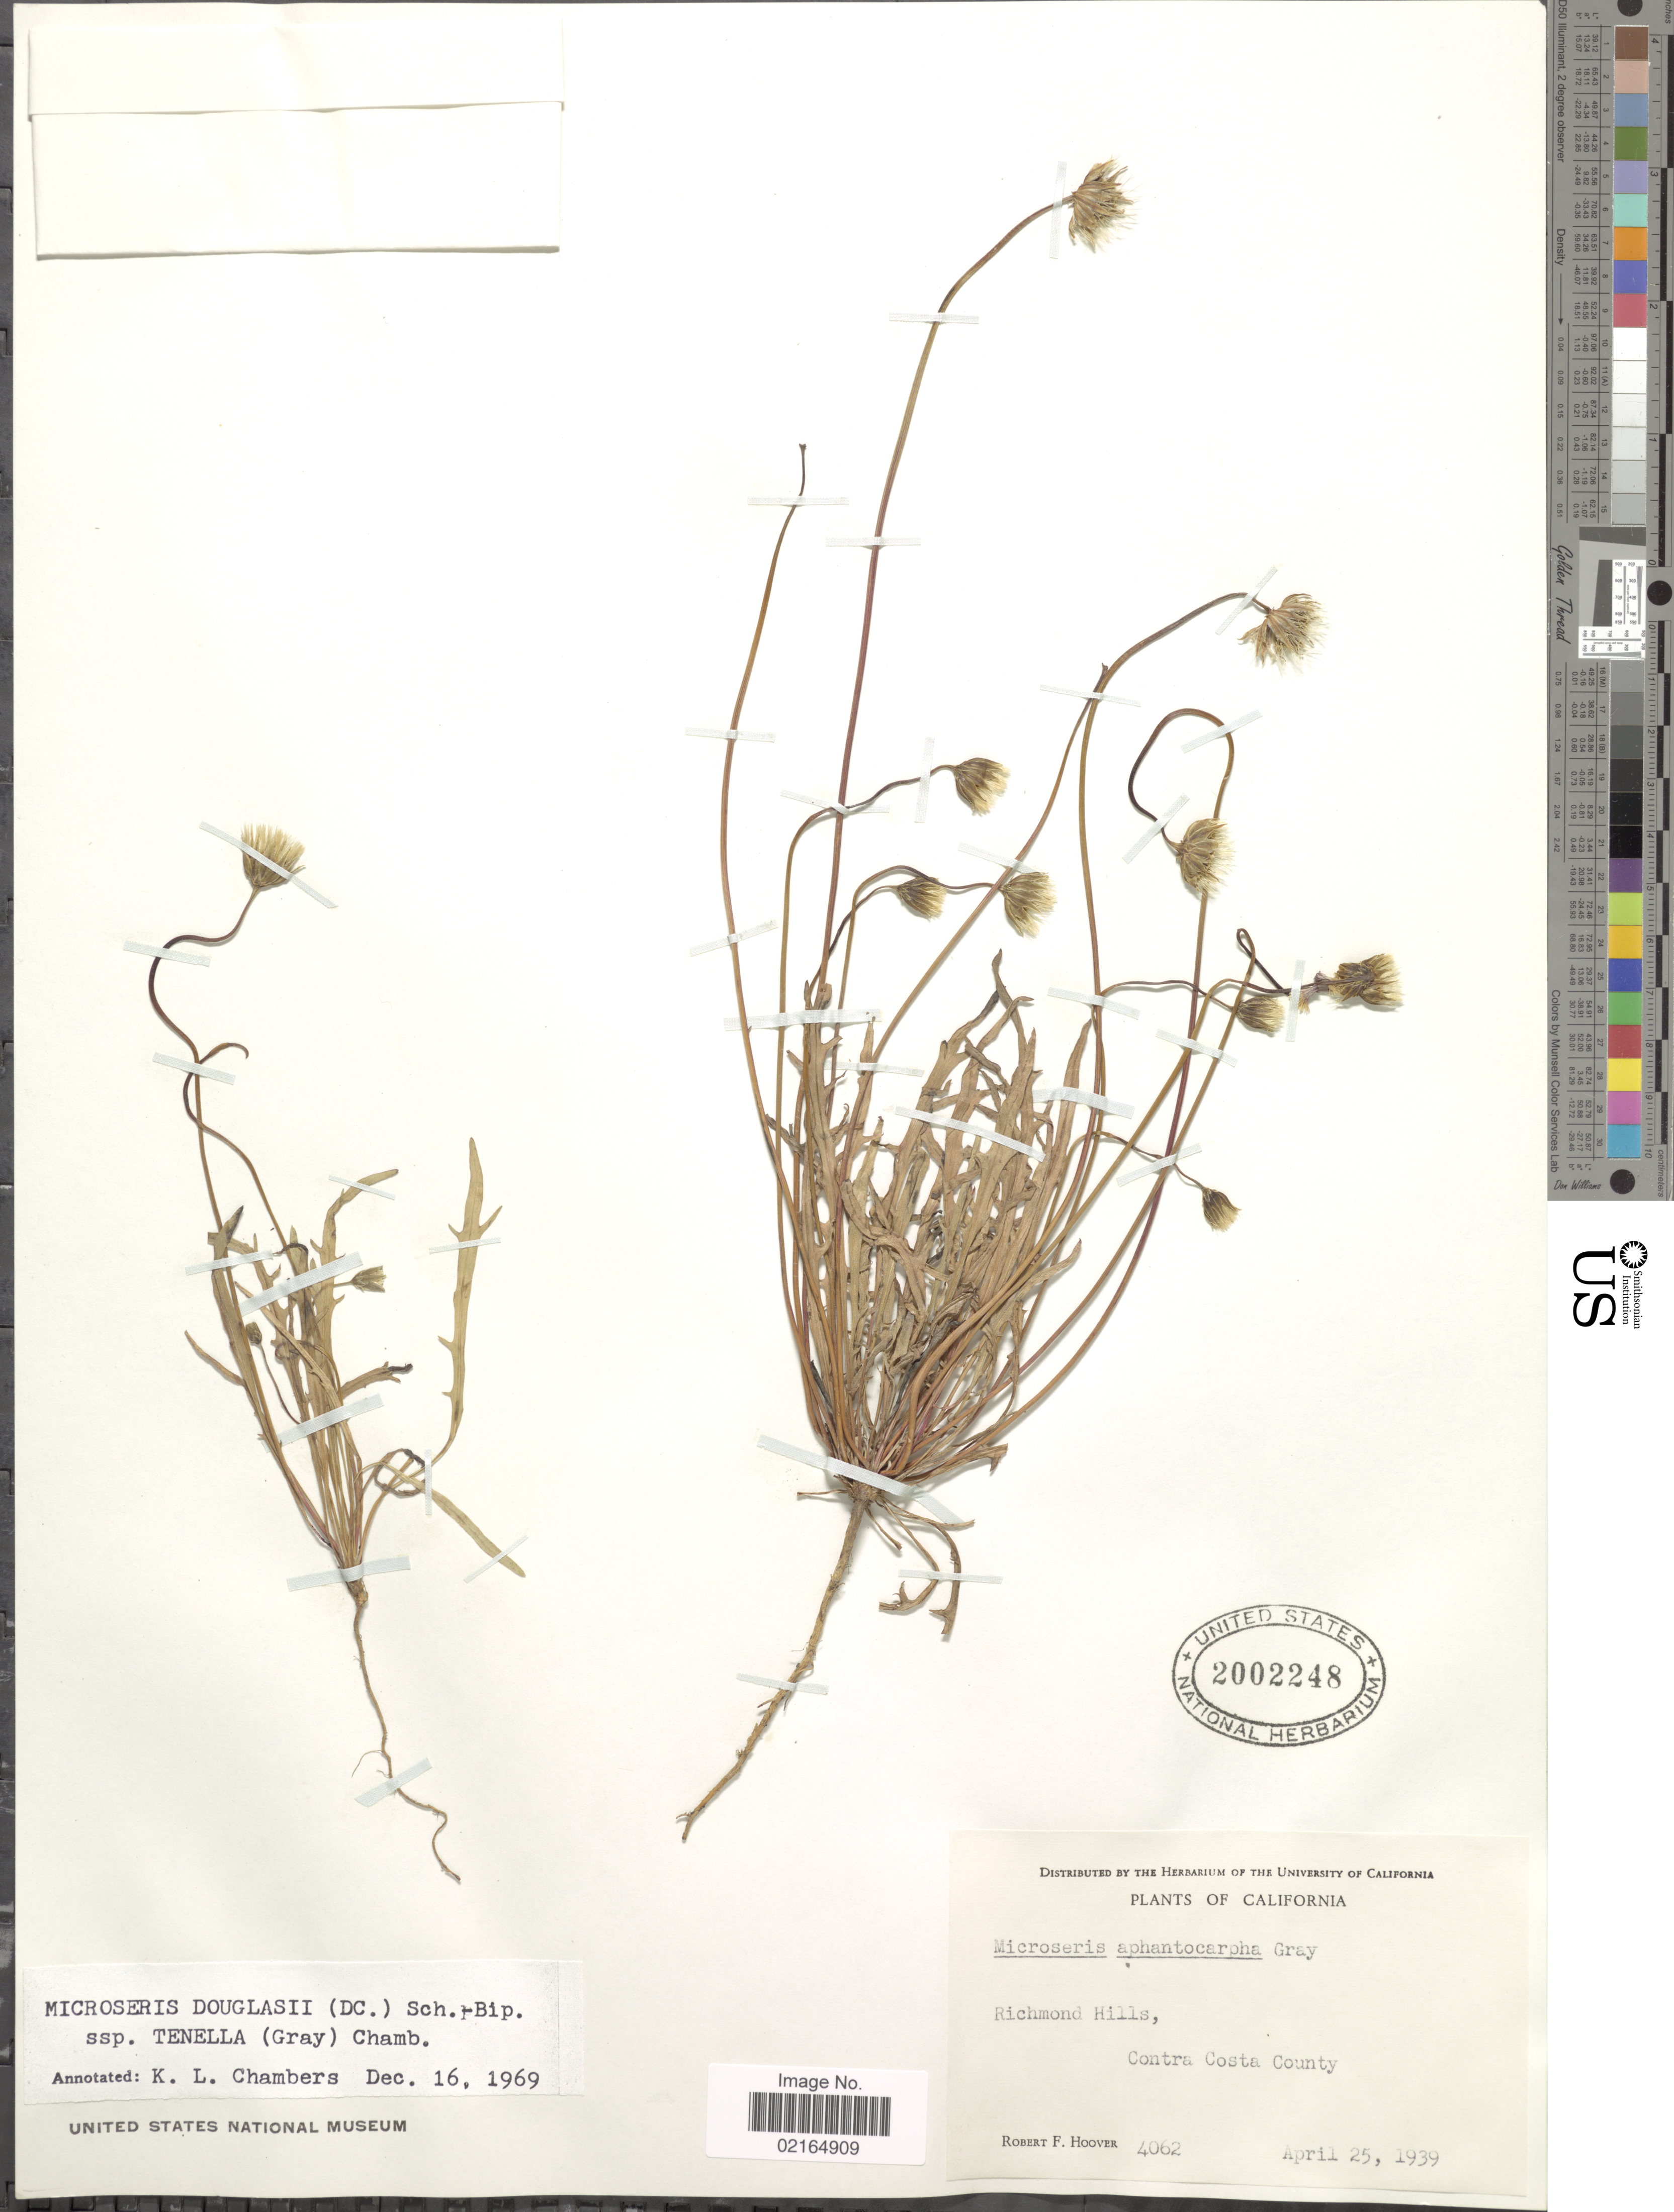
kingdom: Plantae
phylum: Tracheophyta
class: Magnoliopsida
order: Asterales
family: Asteraceae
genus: Microseris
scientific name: Microseris douglasii subsp. tenella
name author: (A. Gray) K.L. Chambers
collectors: R. F. Hoover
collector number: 4062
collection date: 1939-04-25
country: United States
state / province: California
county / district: Contra Costa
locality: Richmond Hills, Contra Costa County.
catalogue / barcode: US 2002248